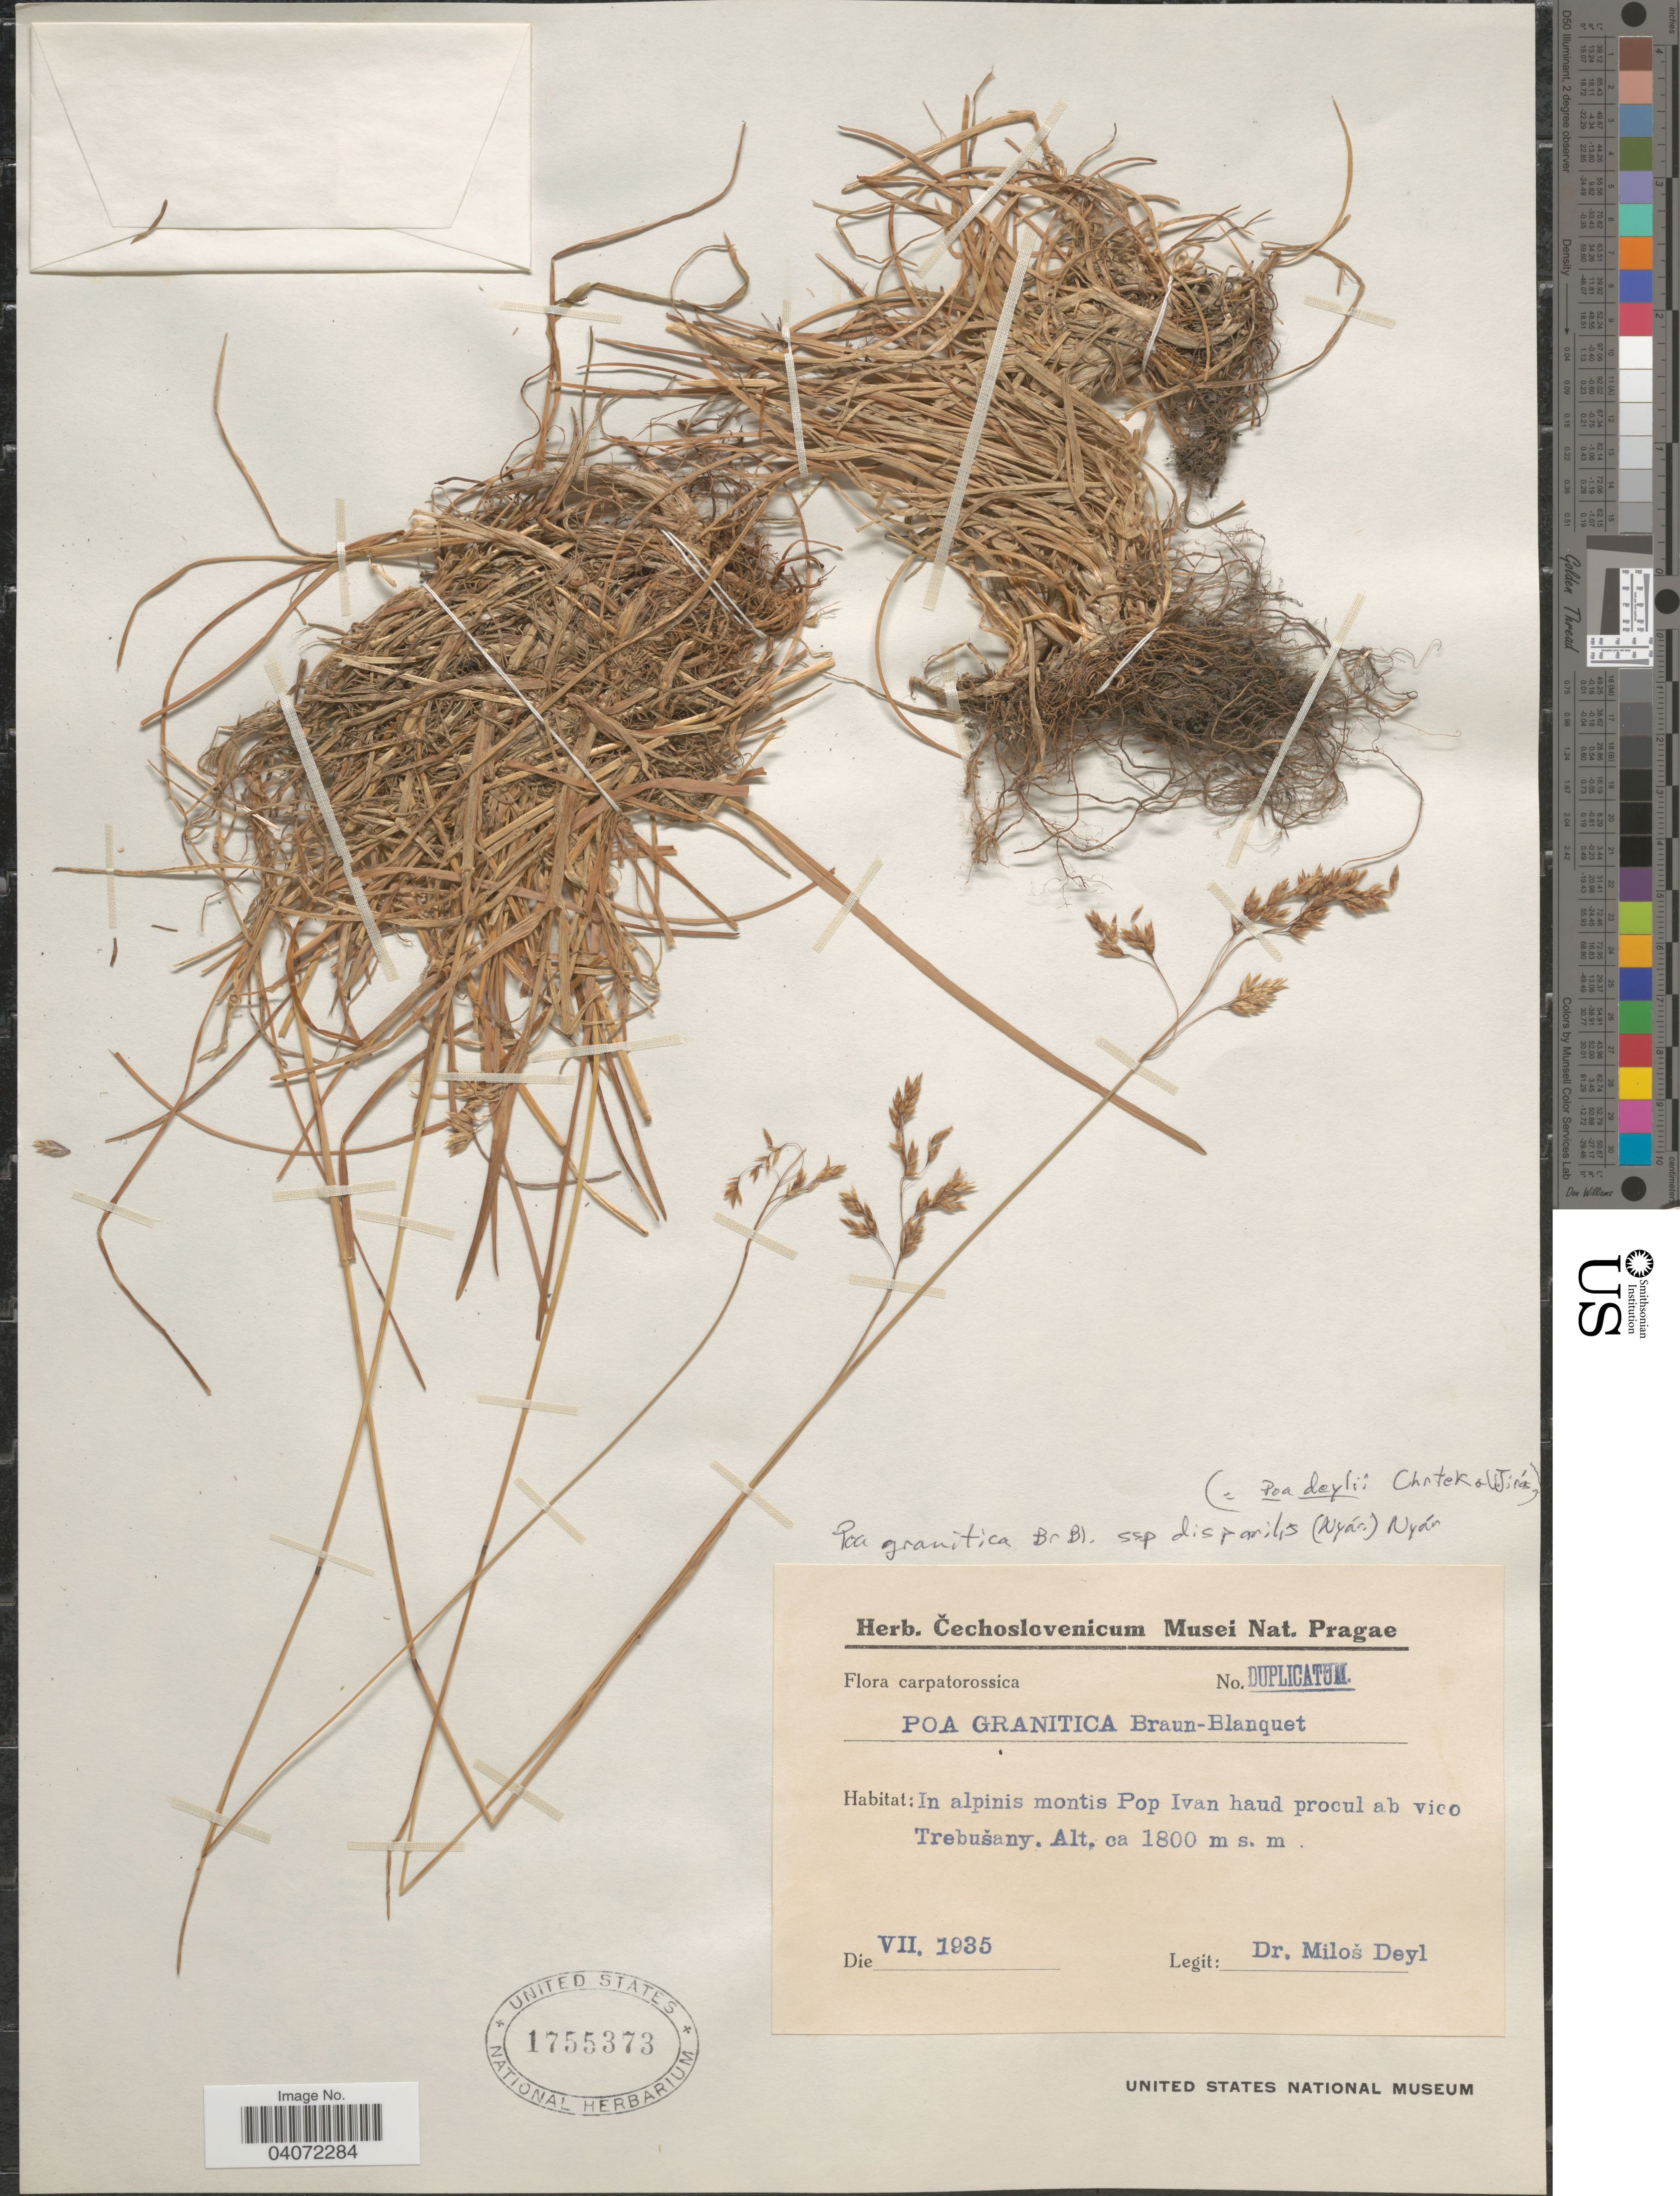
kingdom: Plantae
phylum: Tracheophyta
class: Liliopsida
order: Poales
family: Poaceae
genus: Poa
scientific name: Poa granitica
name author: Braun-Blanq.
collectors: M. Deyl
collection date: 1935-07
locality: Carpatorossica. In alpinis montis Pop Ivan haud procul ab vico Trebusany.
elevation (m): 1800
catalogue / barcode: US 1755373